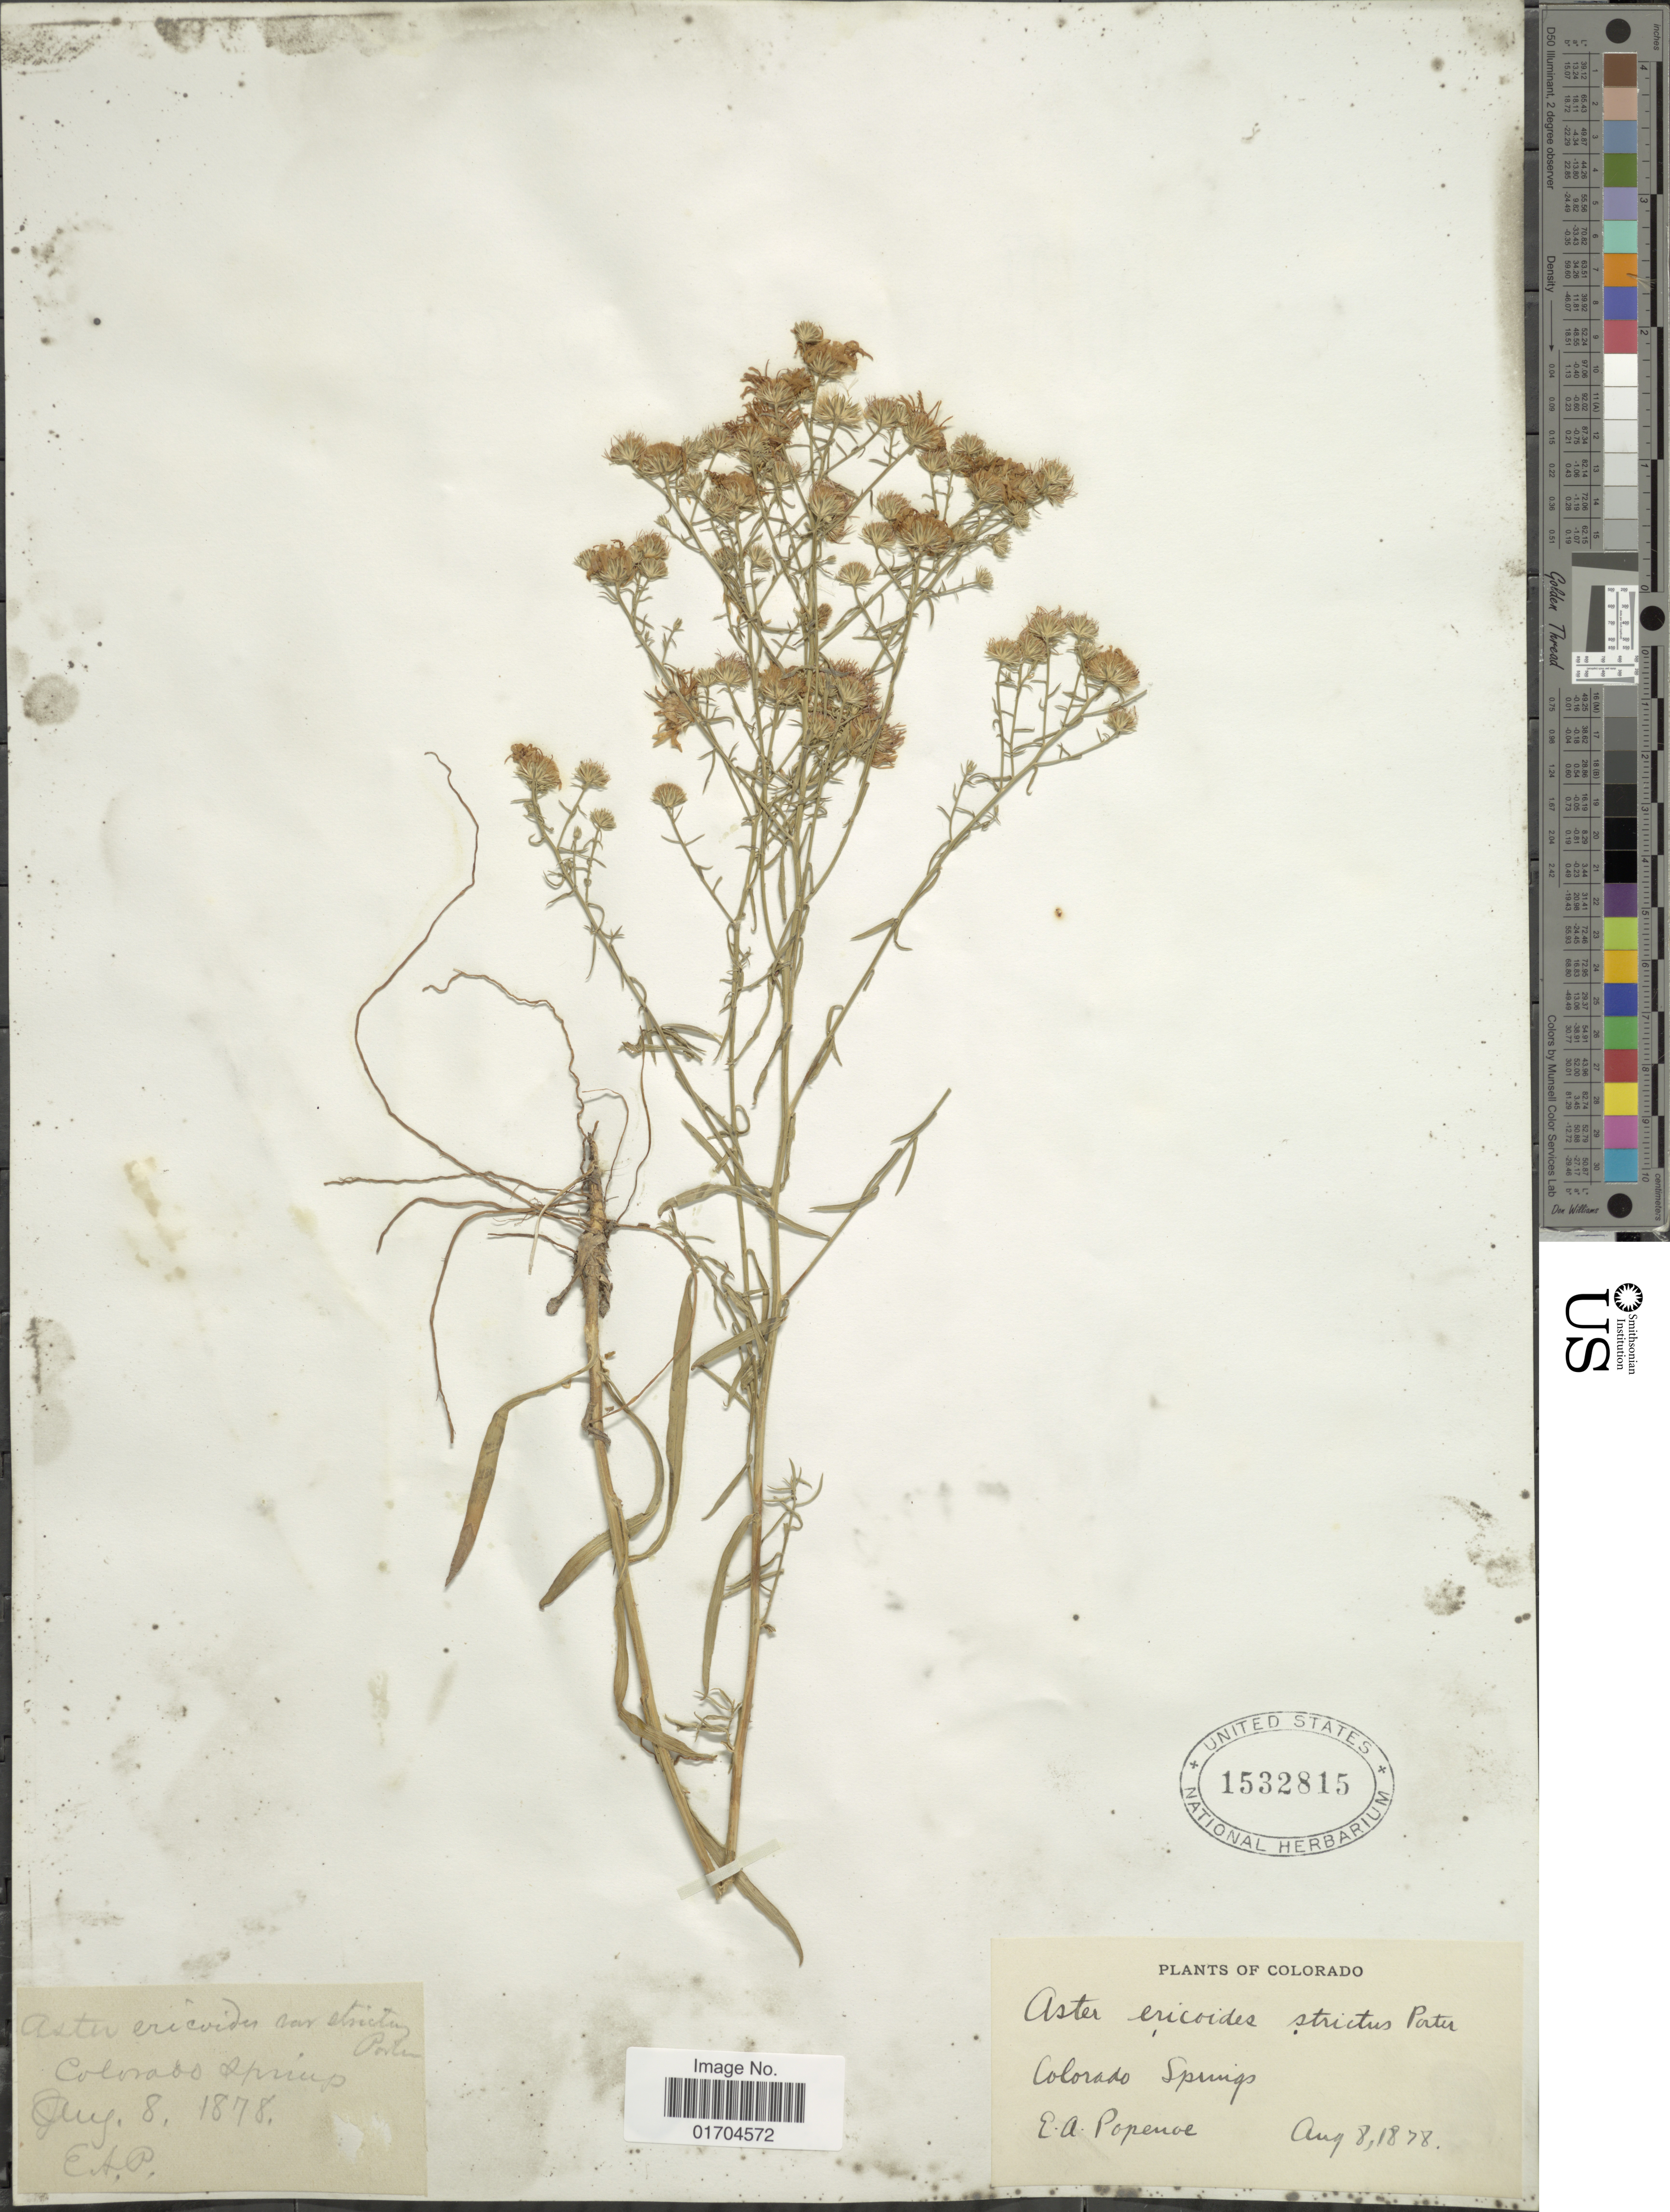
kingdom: Plantae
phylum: Tracheophyta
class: Magnoliopsida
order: Asterales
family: Asteraceae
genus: Symphyotrichum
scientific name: Symphyotrichum sp.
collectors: E. A. Popenoe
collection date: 1878-08-08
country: United States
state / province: Colorado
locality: Colorado Springs.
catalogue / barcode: US 1532815